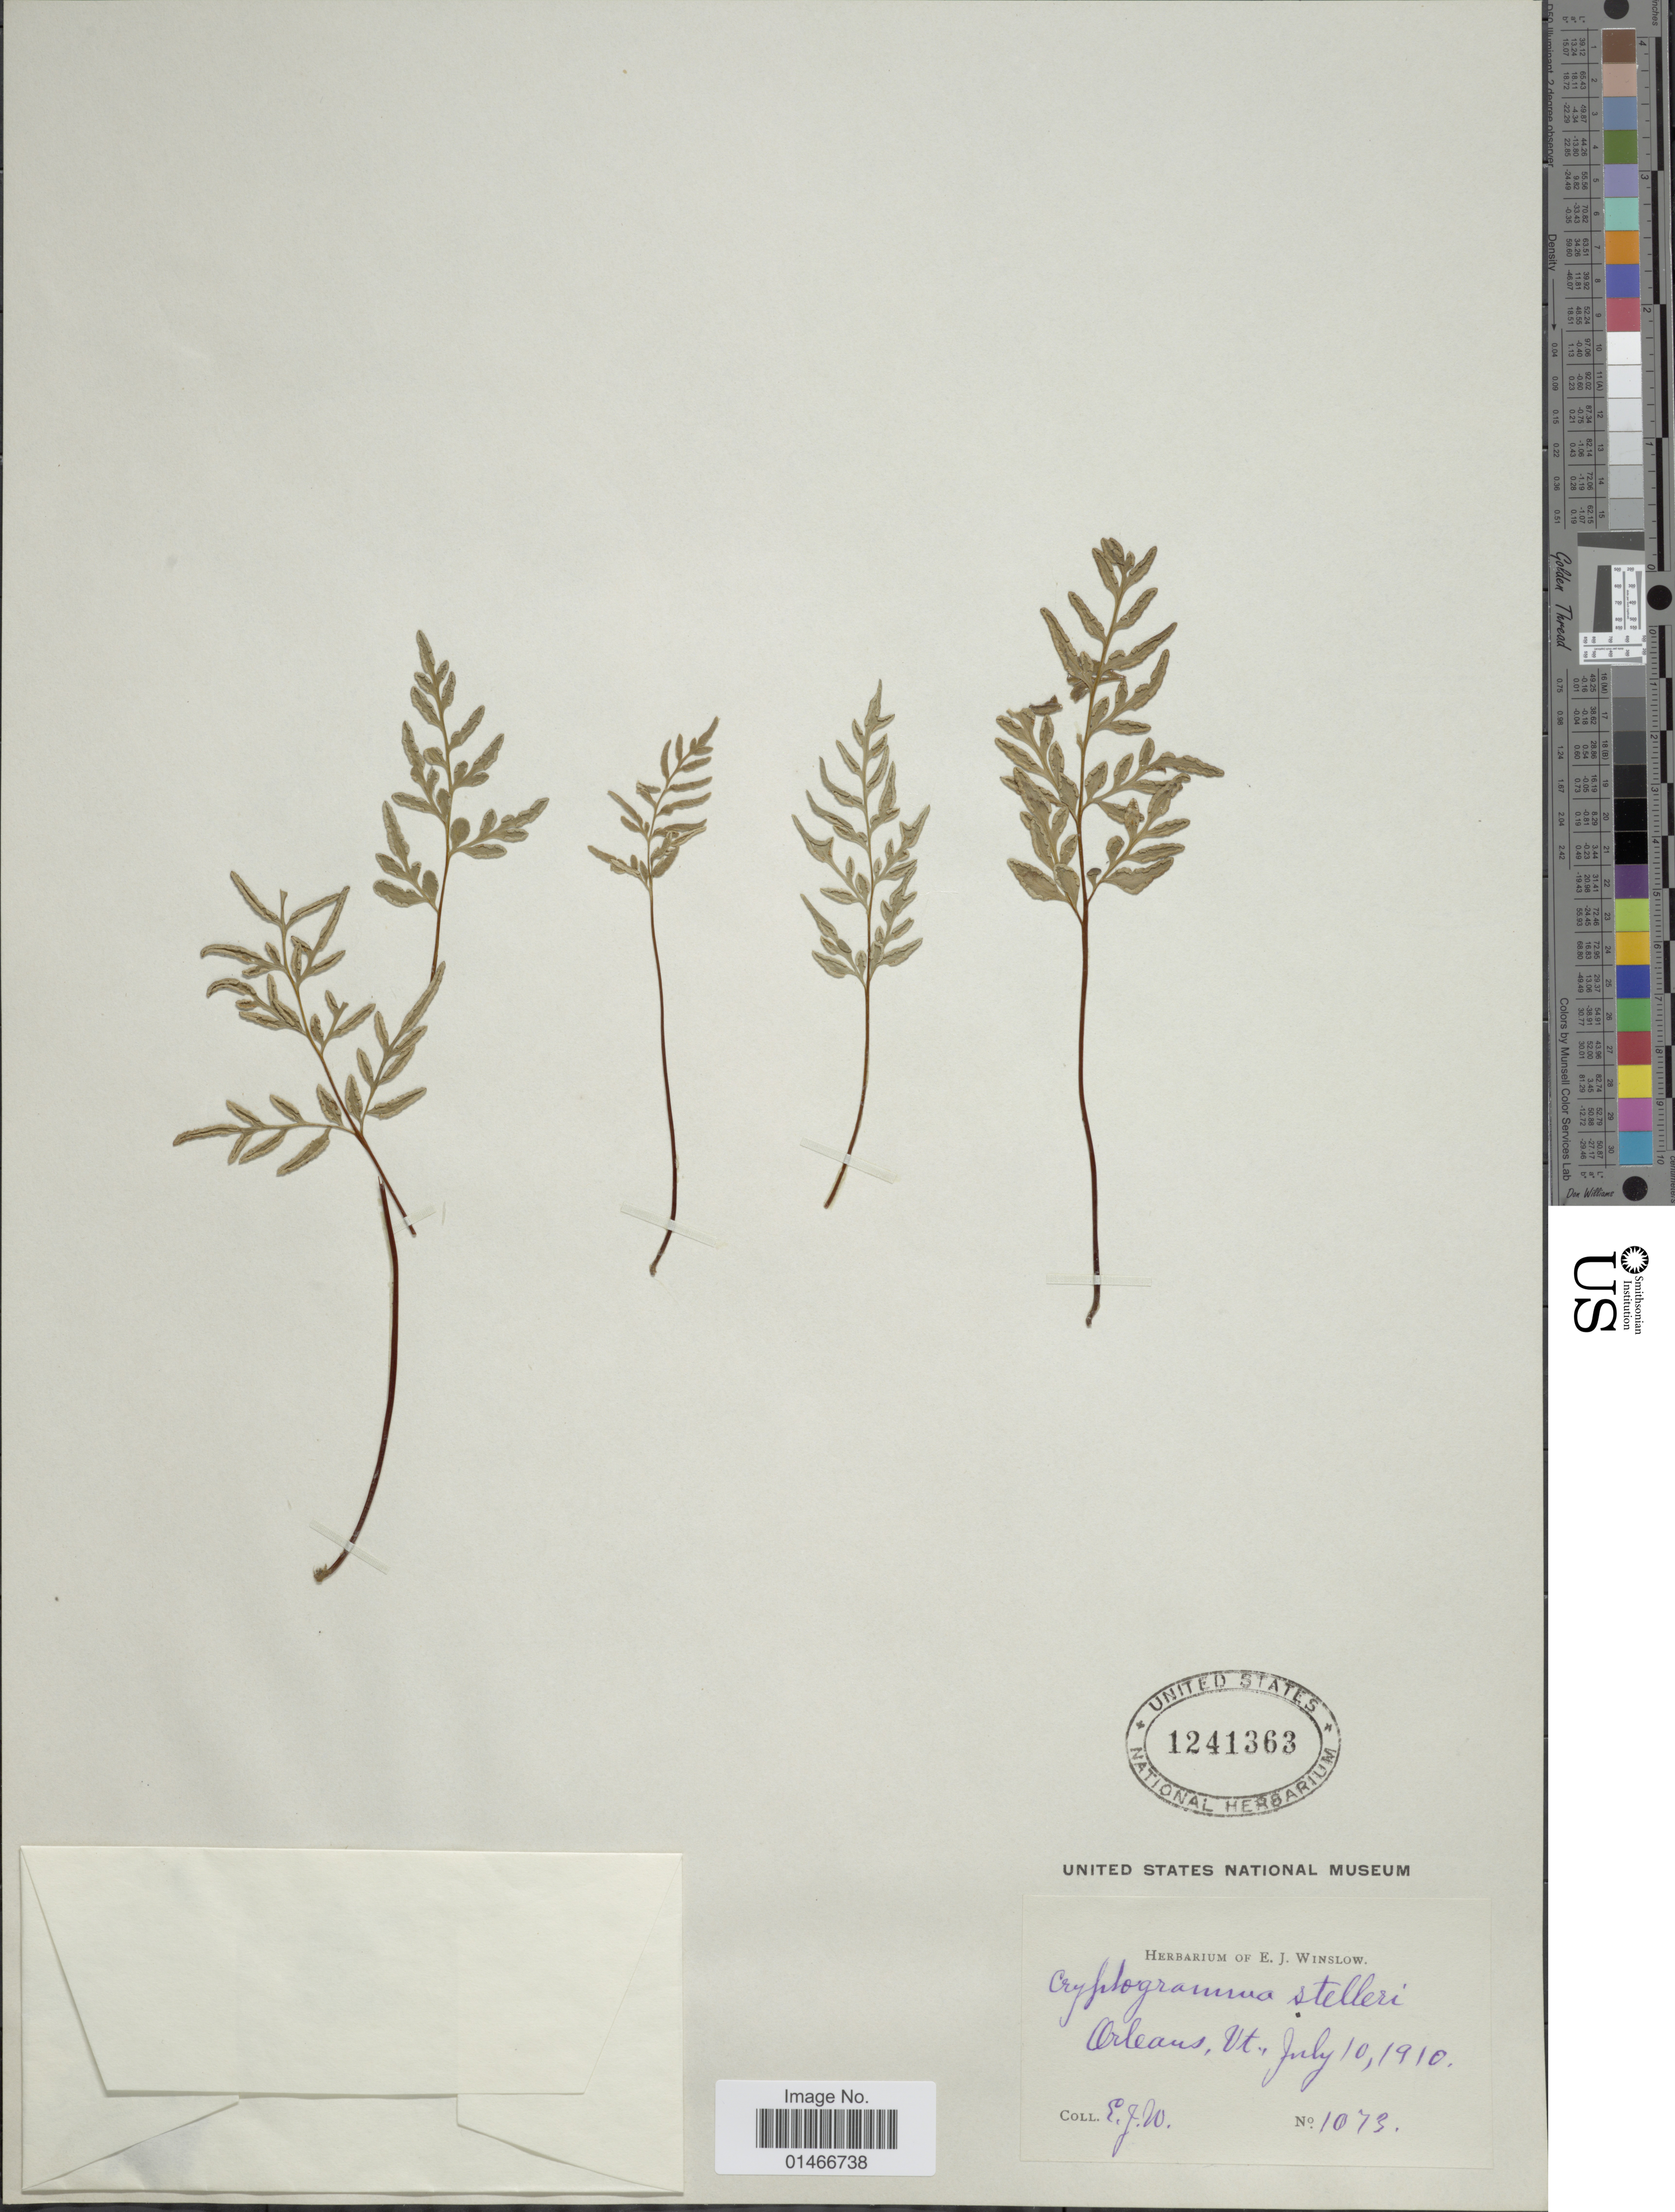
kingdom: Plantae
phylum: Tracheophyta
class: Polypodiopsida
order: Polypodiales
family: Pteridaceae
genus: Cryptogramma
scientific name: Cryptogramma stelleri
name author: (S.G. Gmel.) Prantl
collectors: E. Winslow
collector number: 1073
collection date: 1910-07-10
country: United States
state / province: Vermont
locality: Orleans, Vt.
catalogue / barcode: US 1241363